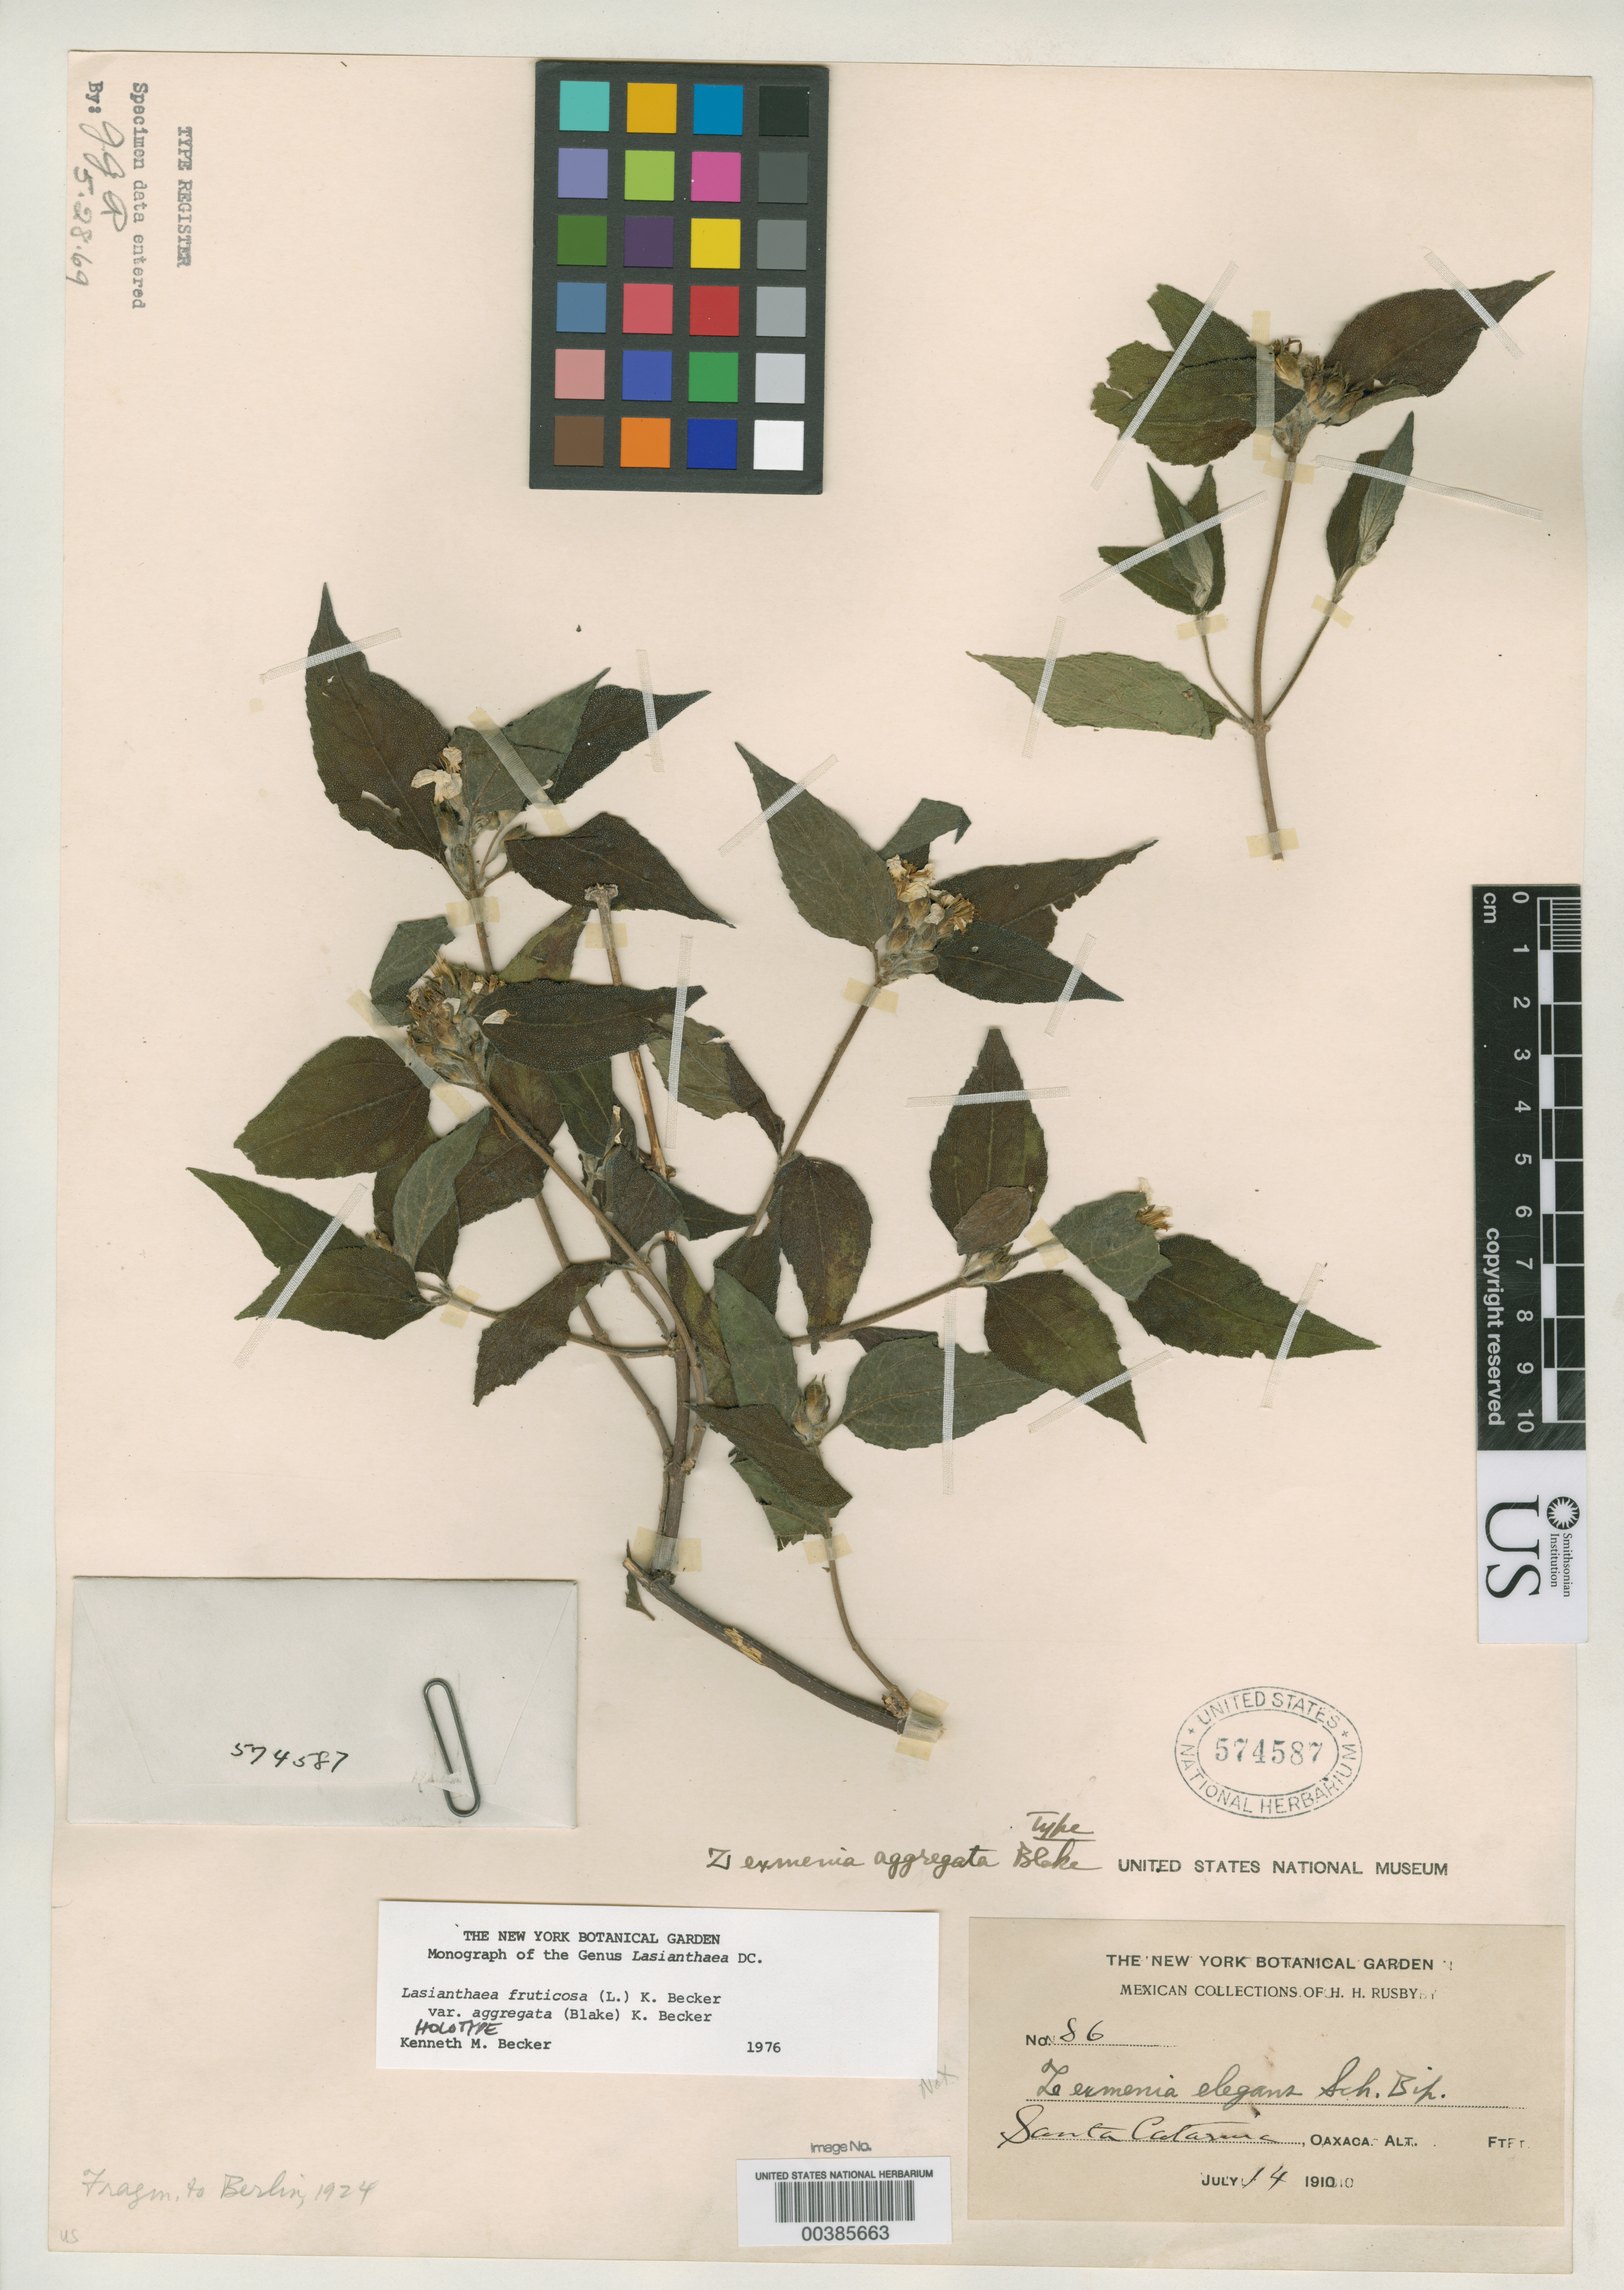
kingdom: Plantae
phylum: Tracheophyta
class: Magnoliopsida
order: Asterales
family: Asteraceae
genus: Zexmenia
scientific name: Zexmenia aggregata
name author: S.F. Blake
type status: Holotype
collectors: H. H. Rusby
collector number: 86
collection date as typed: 14 Jul 1910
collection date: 1910-07-14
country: Mexico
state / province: Oaxaca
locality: Santa Catarina.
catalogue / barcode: US 574587